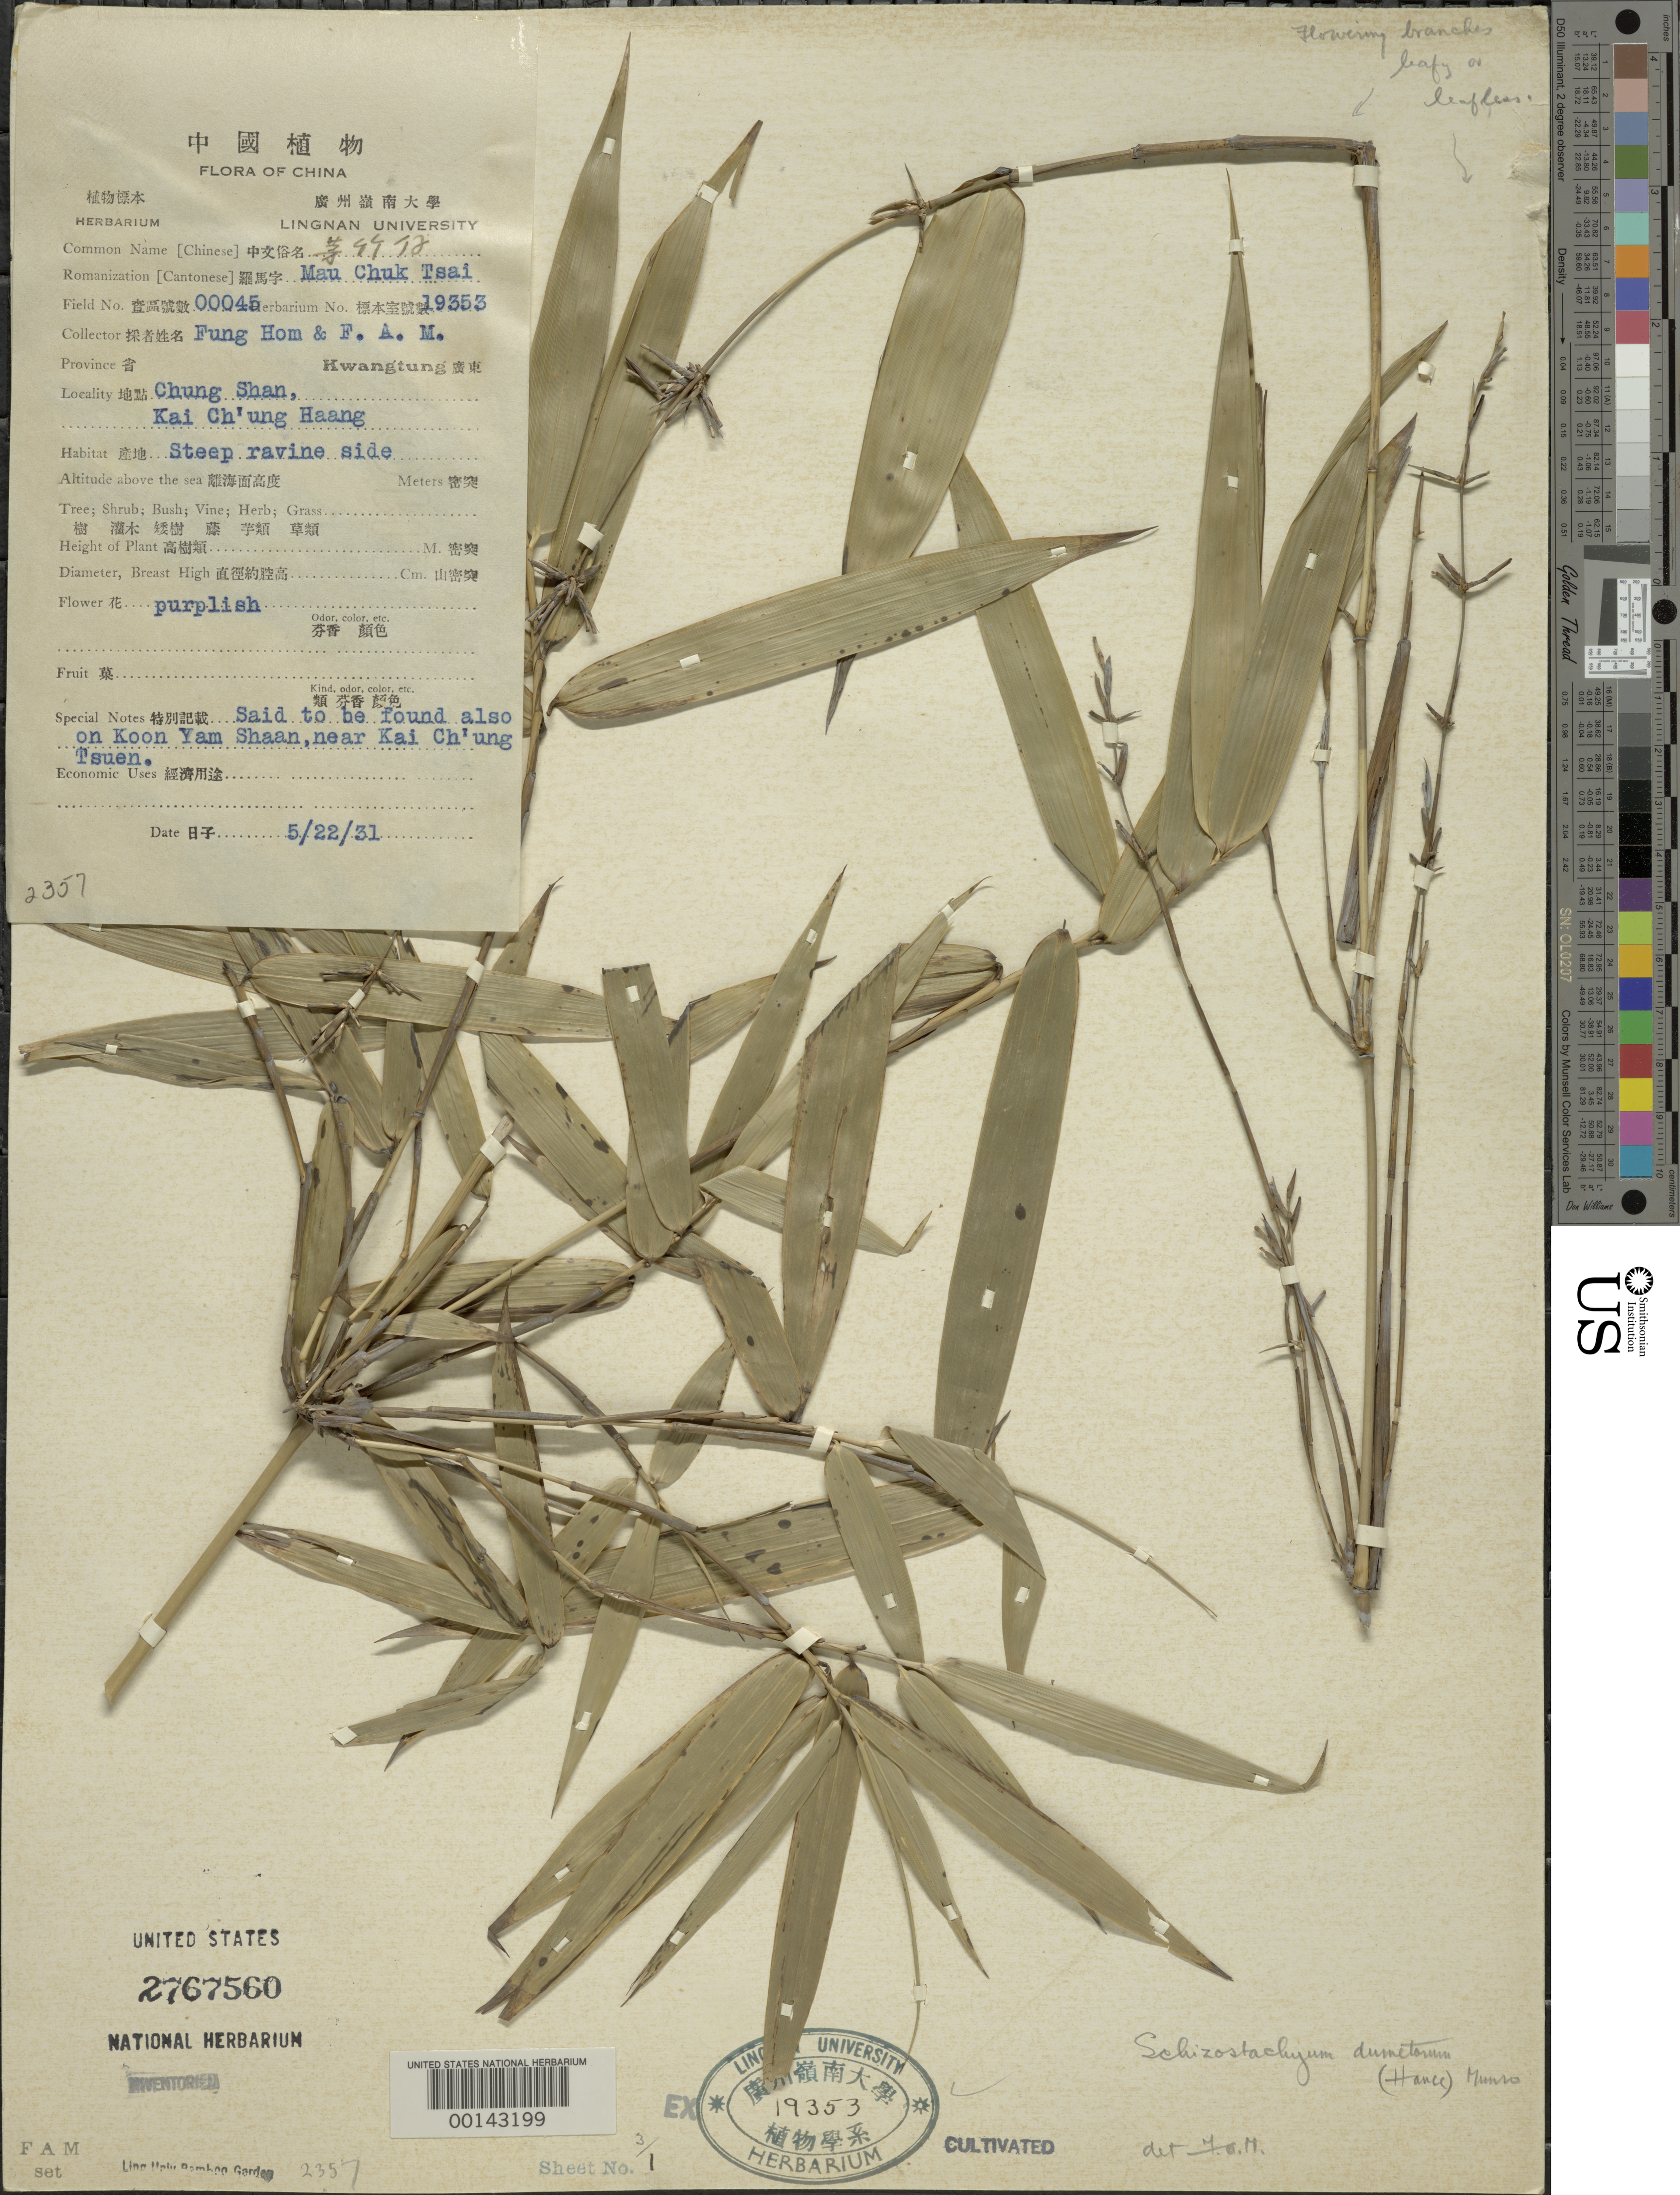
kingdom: Plantae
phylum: Tracheophyta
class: Liliopsida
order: Poales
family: Poaceae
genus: Schizostachyum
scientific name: Schizostachyum dumetorum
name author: (Hance) Munro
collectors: H. L. Fung & F. A. McClure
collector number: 45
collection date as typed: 22 May 1931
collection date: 1931-05-22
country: China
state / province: Guangdong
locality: Chung shan, kai ch'ung haang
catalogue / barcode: US 2767560